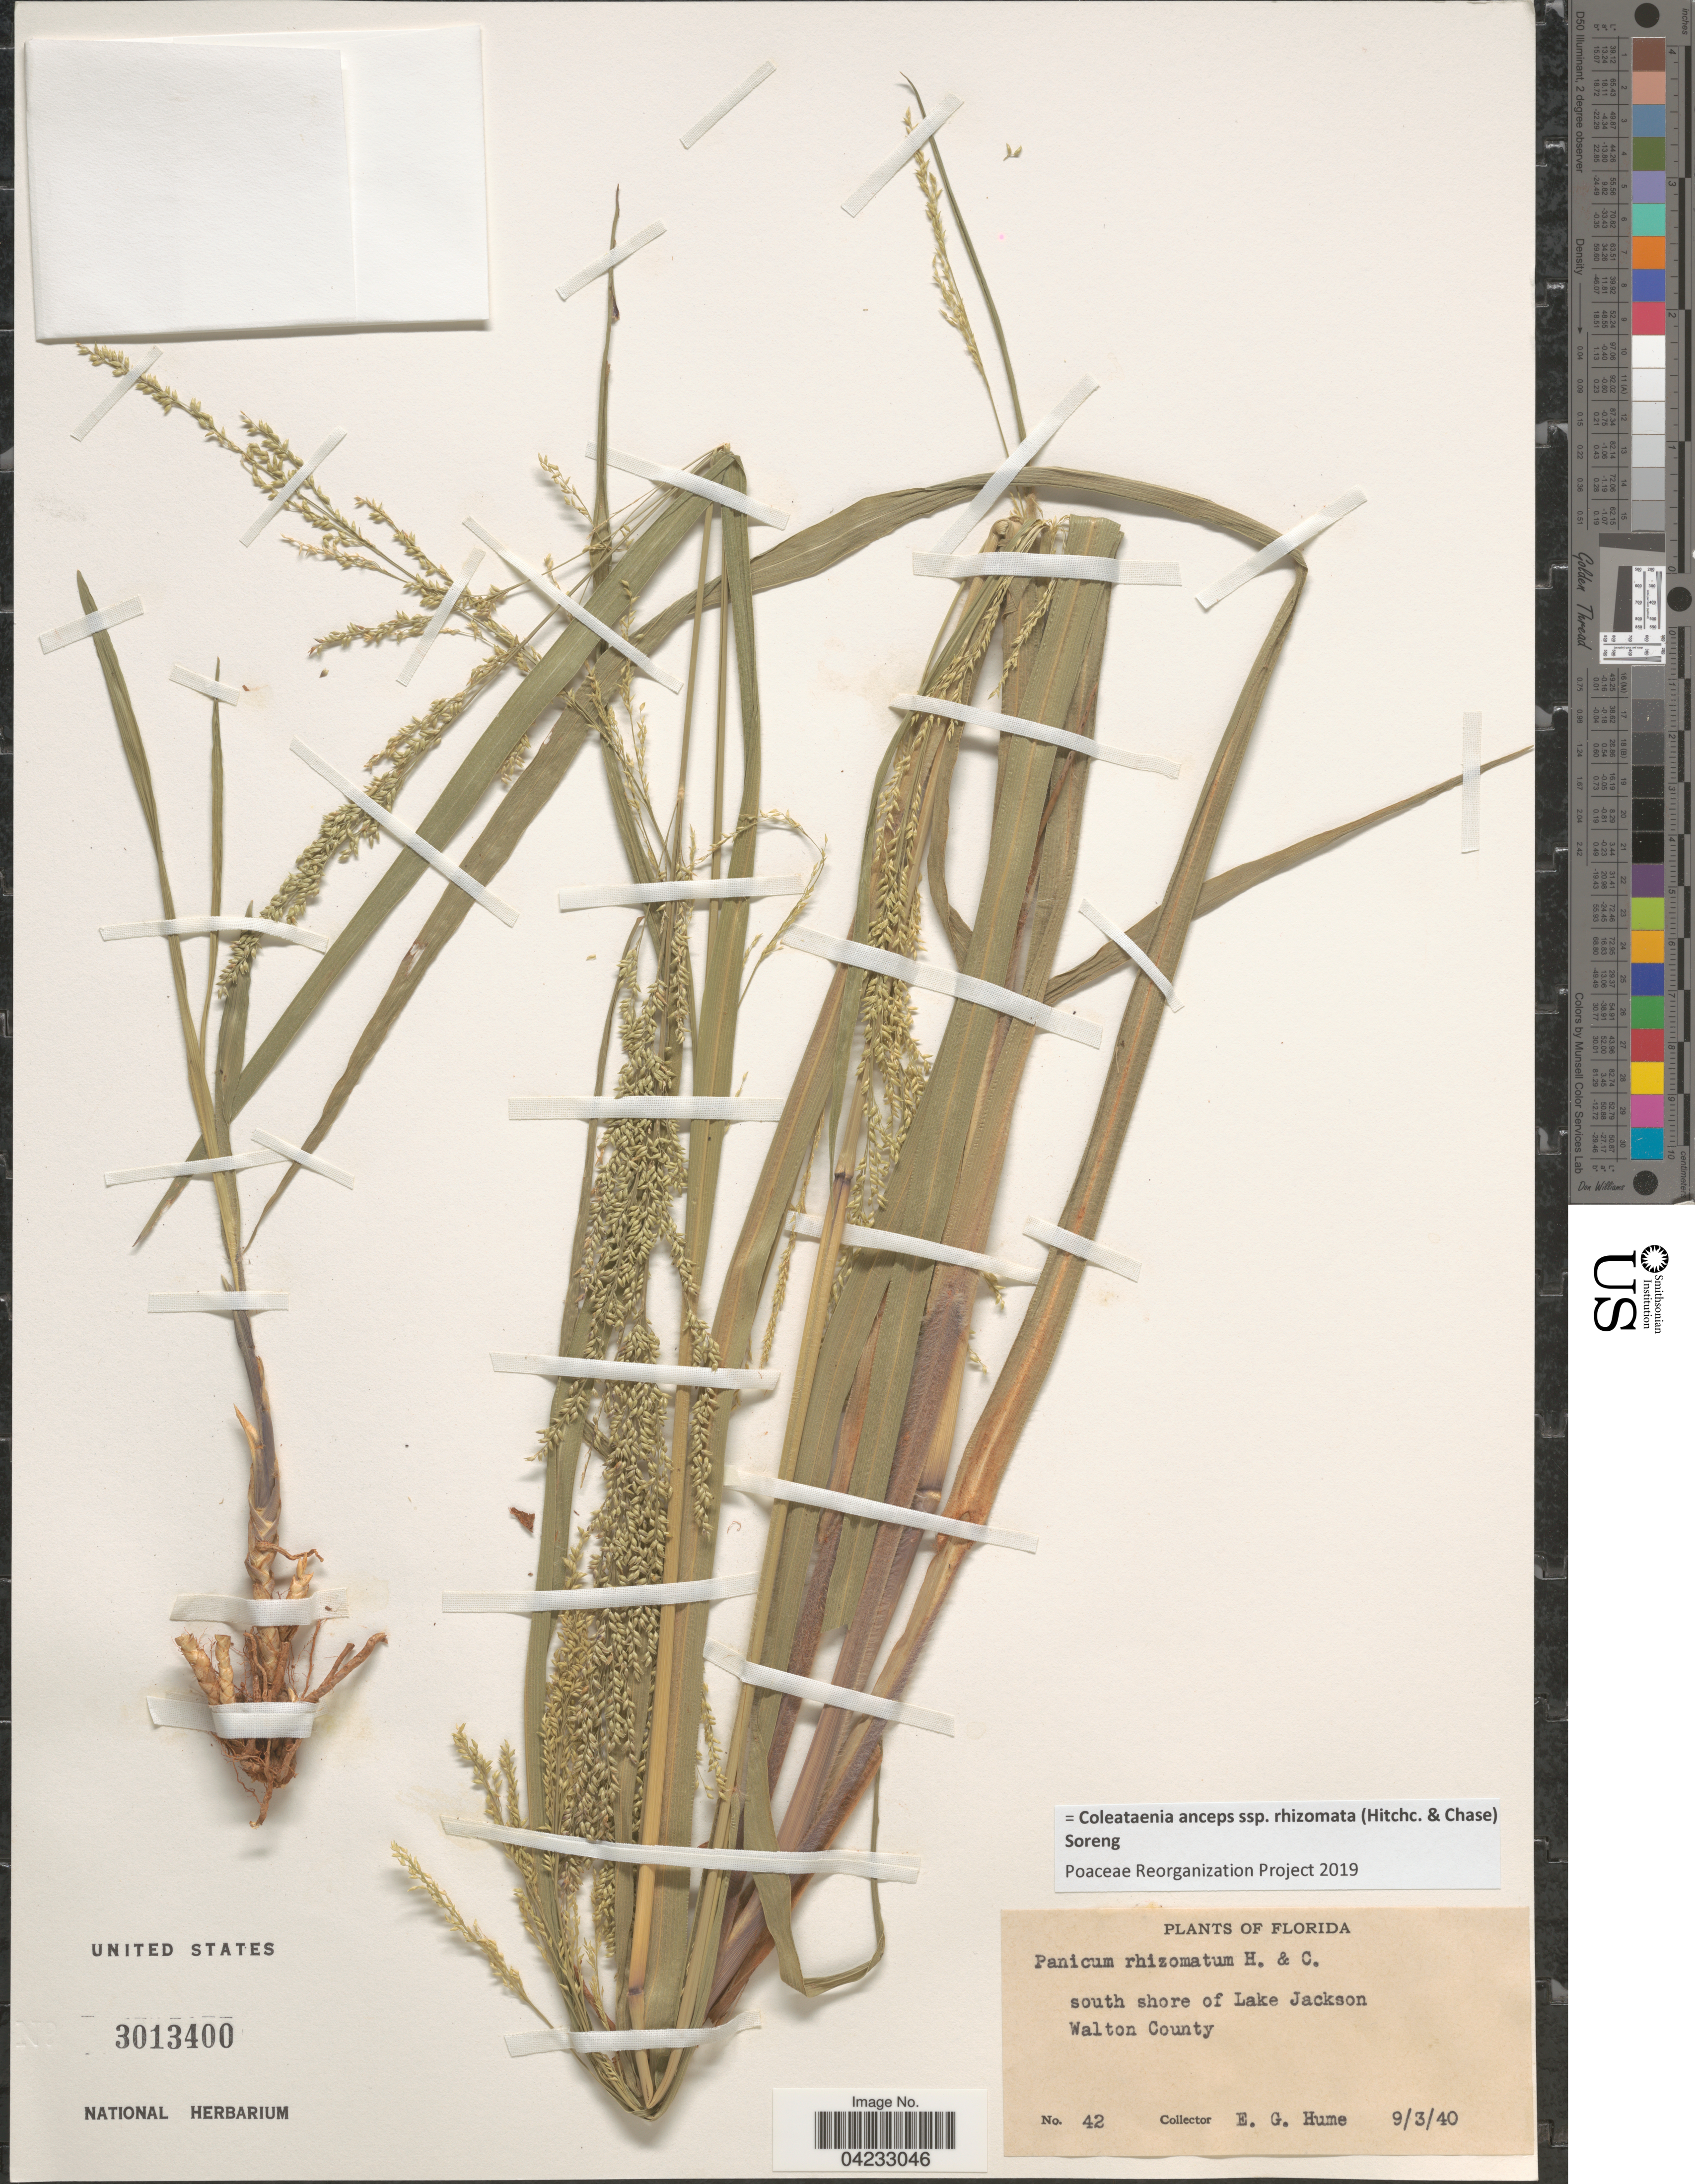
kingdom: Plantae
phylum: Tracheophyta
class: Liliopsida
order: Poales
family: Poaceae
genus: Coleataenia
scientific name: Coleataenia anceps subsp. rhizomata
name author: (Hitchc. & Chase) Soreng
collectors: E. Hume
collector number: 42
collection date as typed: Transcribed d/m/y: 3/9/40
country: United States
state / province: Florida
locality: South shore of Lake Jackson. Walton County.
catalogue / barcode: US 3013400